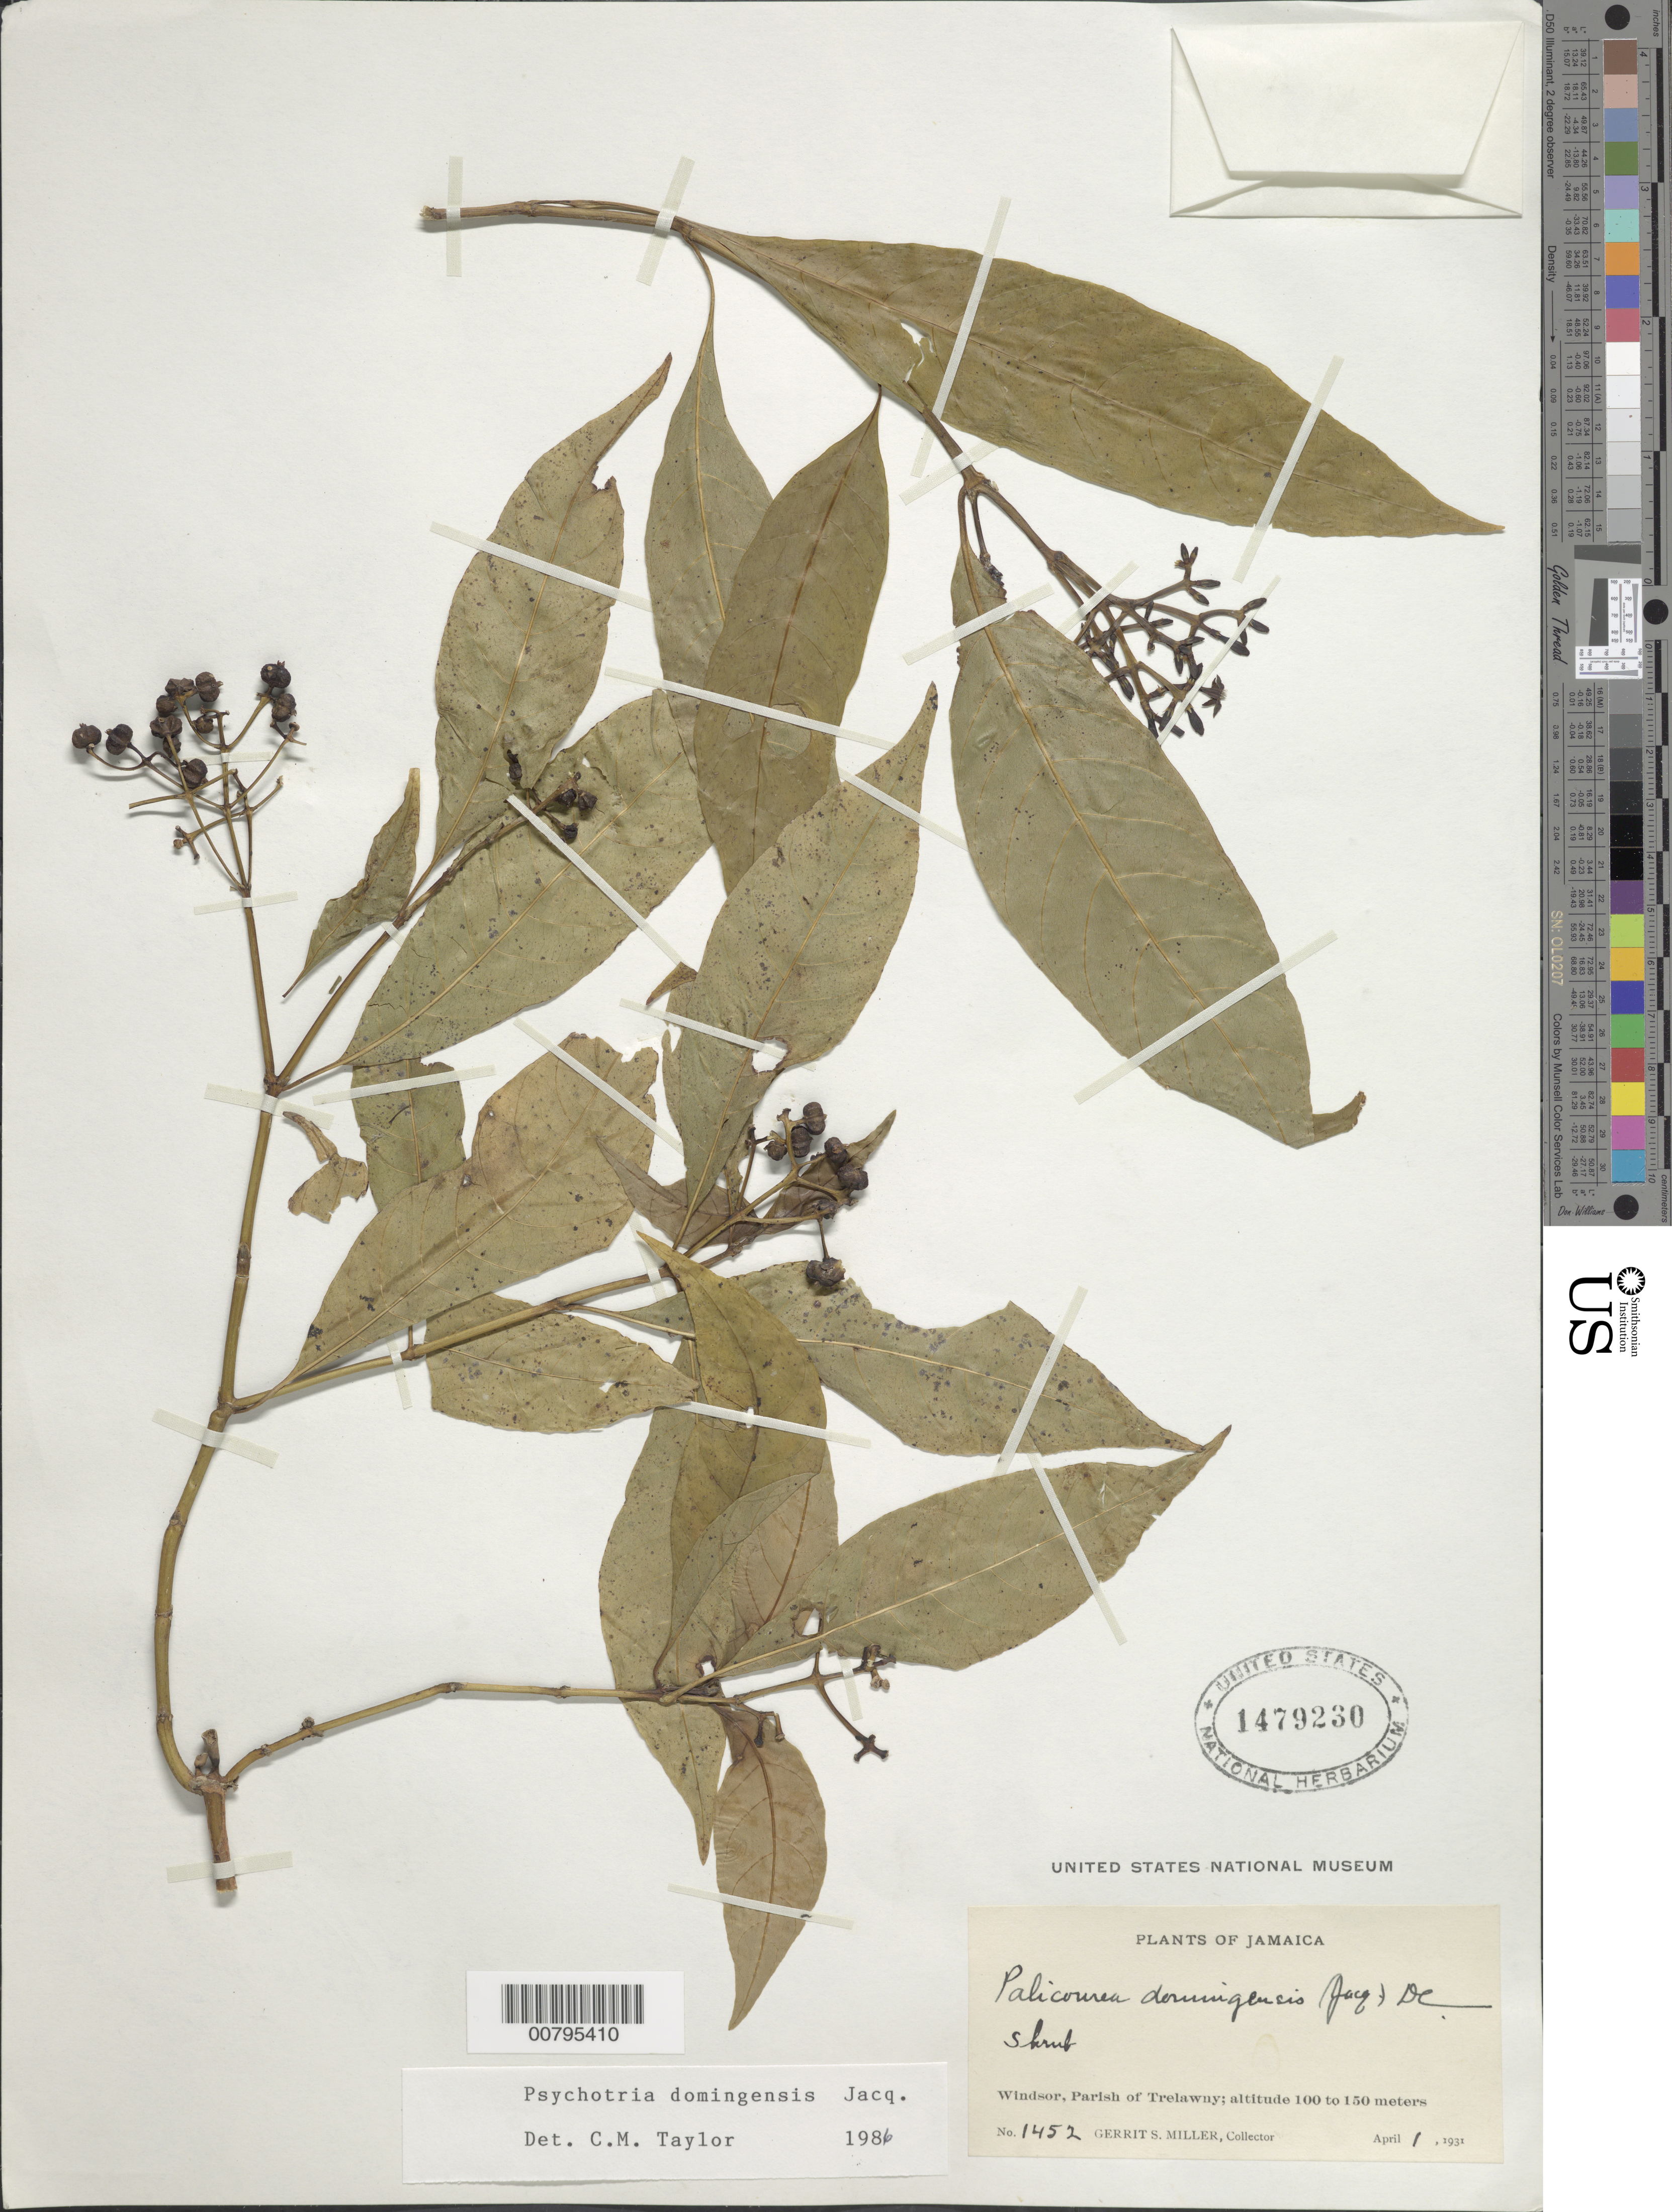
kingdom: Plantae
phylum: Tracheophyta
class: Magnoliopsida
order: Gentianales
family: Rubiaceae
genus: Psychotria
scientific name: Psychotria domingensis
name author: Jacq.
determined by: Taylor, Charlotte M.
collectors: G. S. Miller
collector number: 1452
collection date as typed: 01 Apr 1931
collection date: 1931-04-01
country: Jamaica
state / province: Trelawny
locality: Windsor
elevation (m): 100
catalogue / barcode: US 1479230